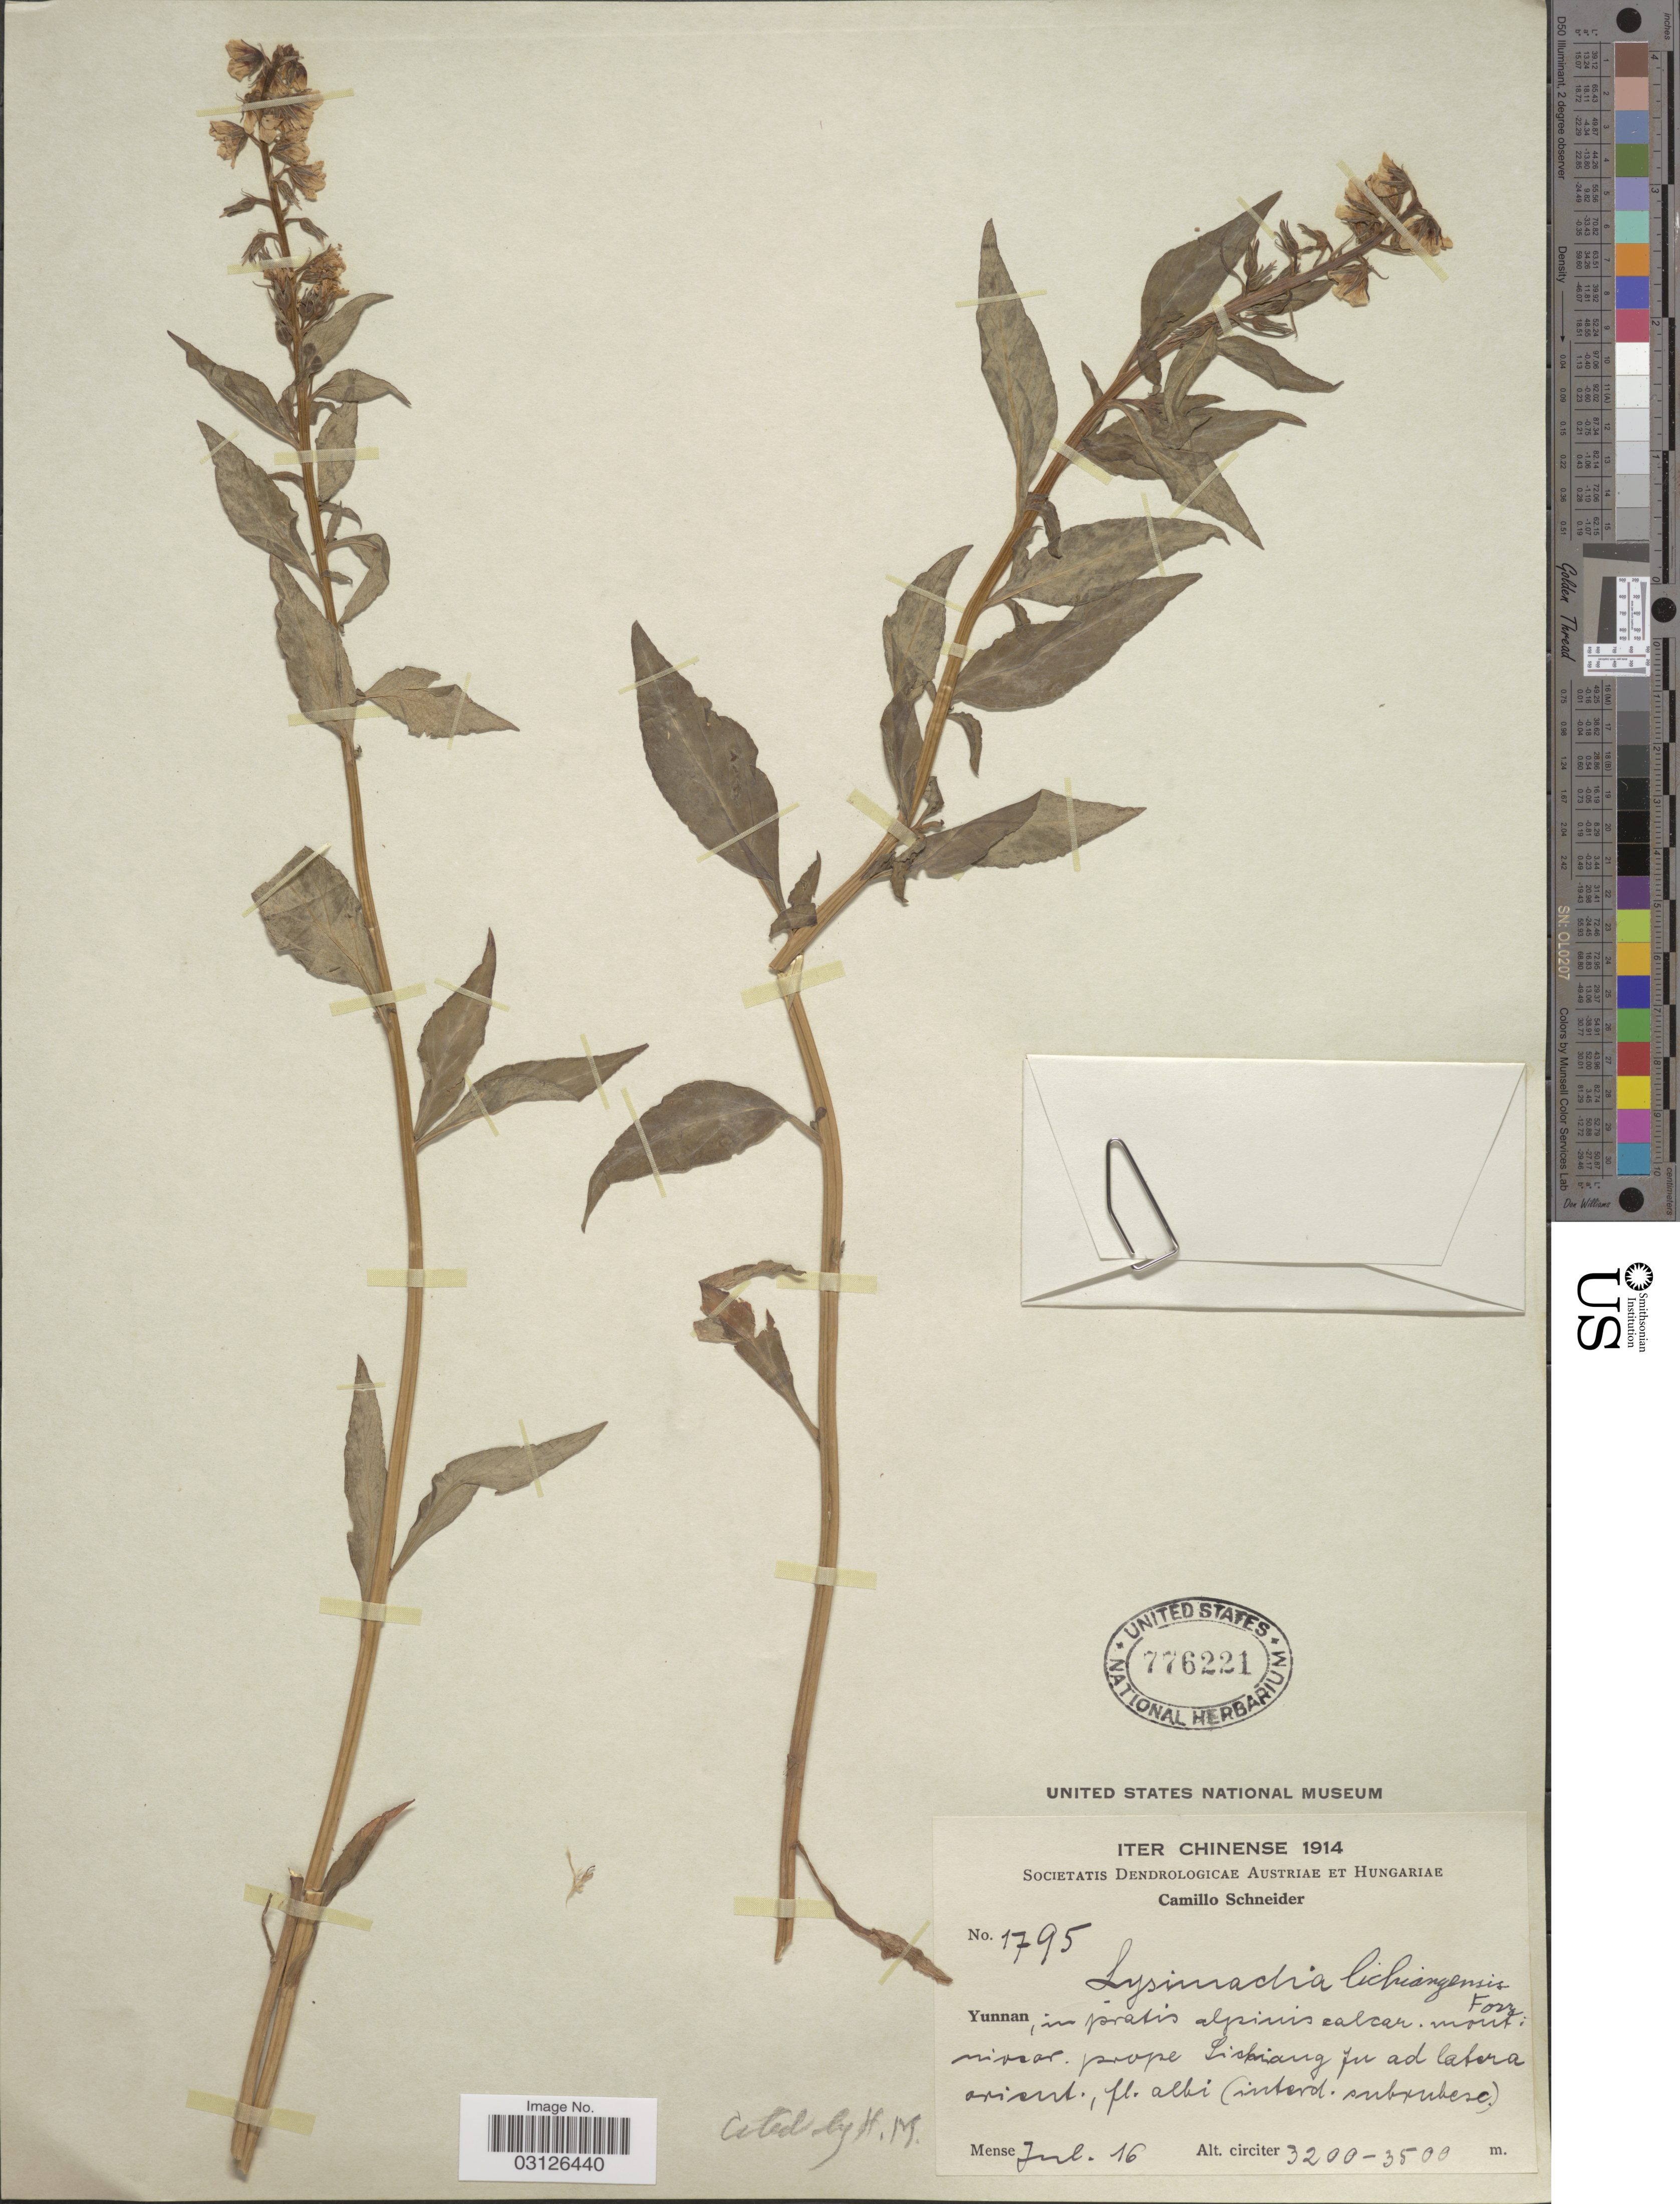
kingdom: Plantae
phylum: Tracheophyta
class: Magnoliopsida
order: Ericales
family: Primulaceae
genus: Lysimachia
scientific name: Lysimachia lichiangensis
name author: Forrest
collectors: C. K. Schneider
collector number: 1795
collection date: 1914-07-16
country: China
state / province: Yunnan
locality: Prope Lichiang in ad latera aricit. [interpreted]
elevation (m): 3200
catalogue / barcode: US 776221